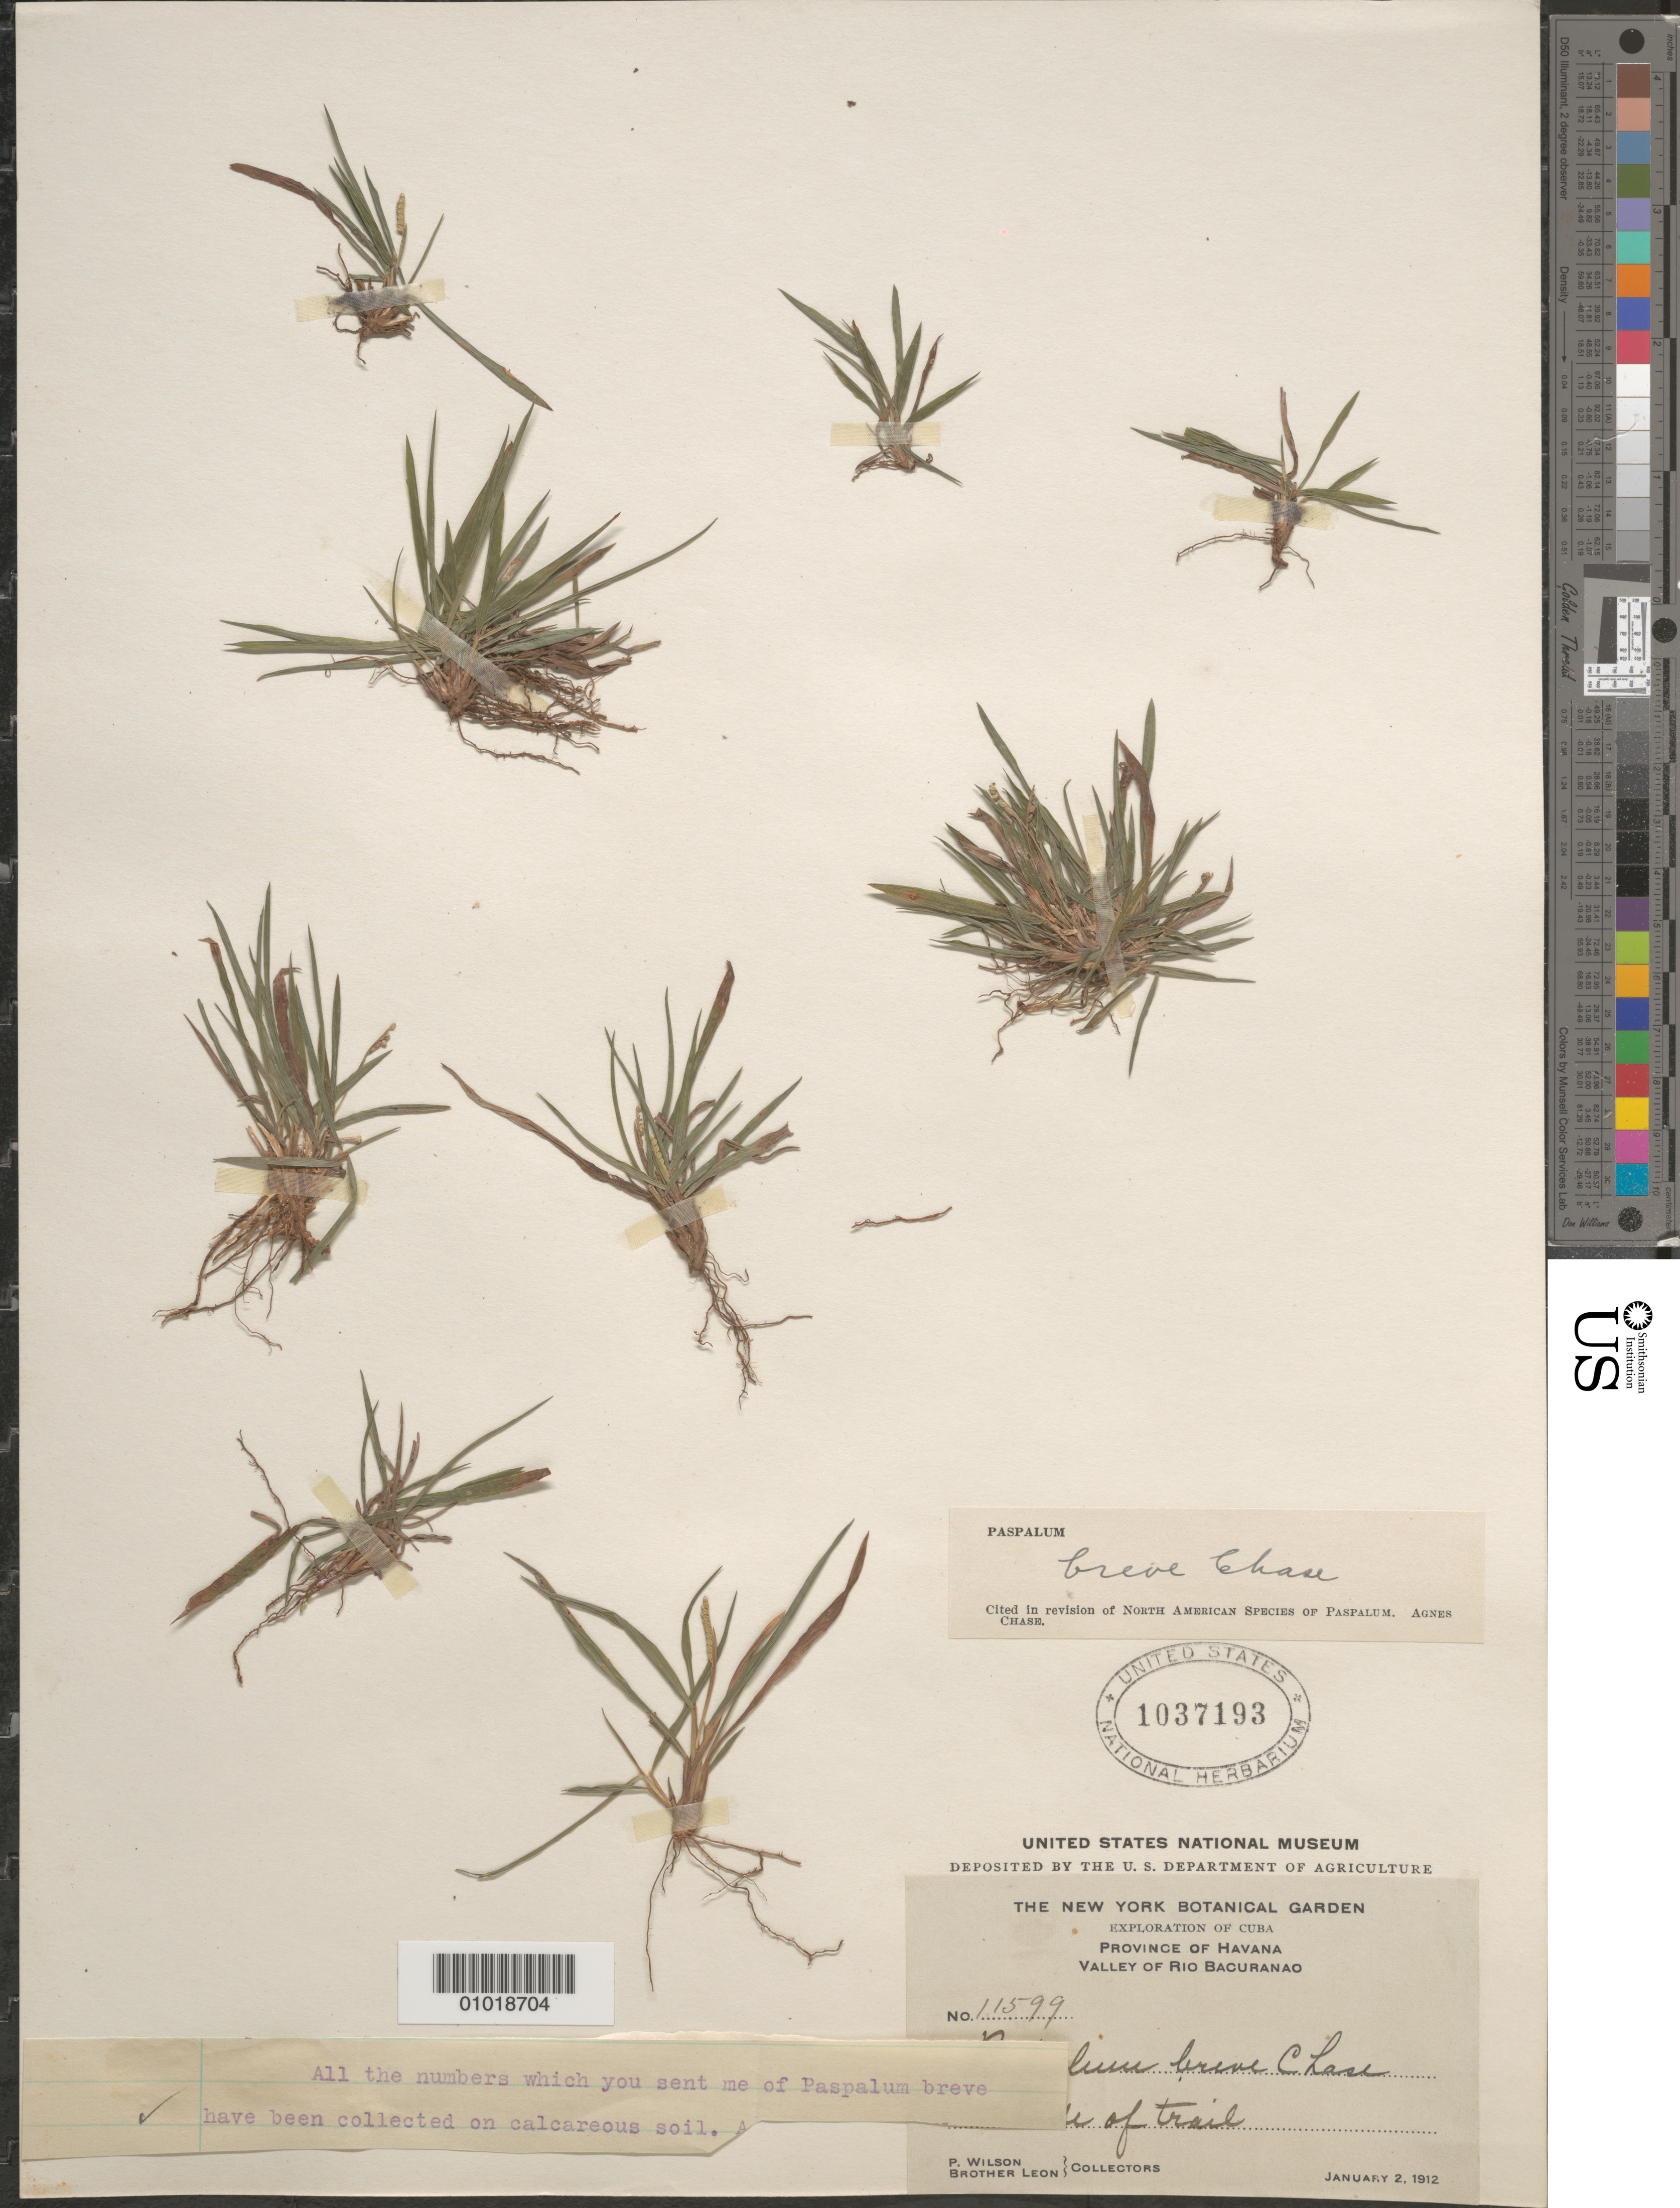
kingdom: Plantae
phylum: Tracheophyta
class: Liliopsida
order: Poales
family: Poaceae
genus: Paspalum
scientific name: Paspalum breve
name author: Chase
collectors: P. Wilson & Bro. León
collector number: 11599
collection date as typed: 02 Jan 1912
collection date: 1912-01-02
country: Cuba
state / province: La Habana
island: Cuba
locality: Valley of Rio Bacuranao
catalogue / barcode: US 1037193